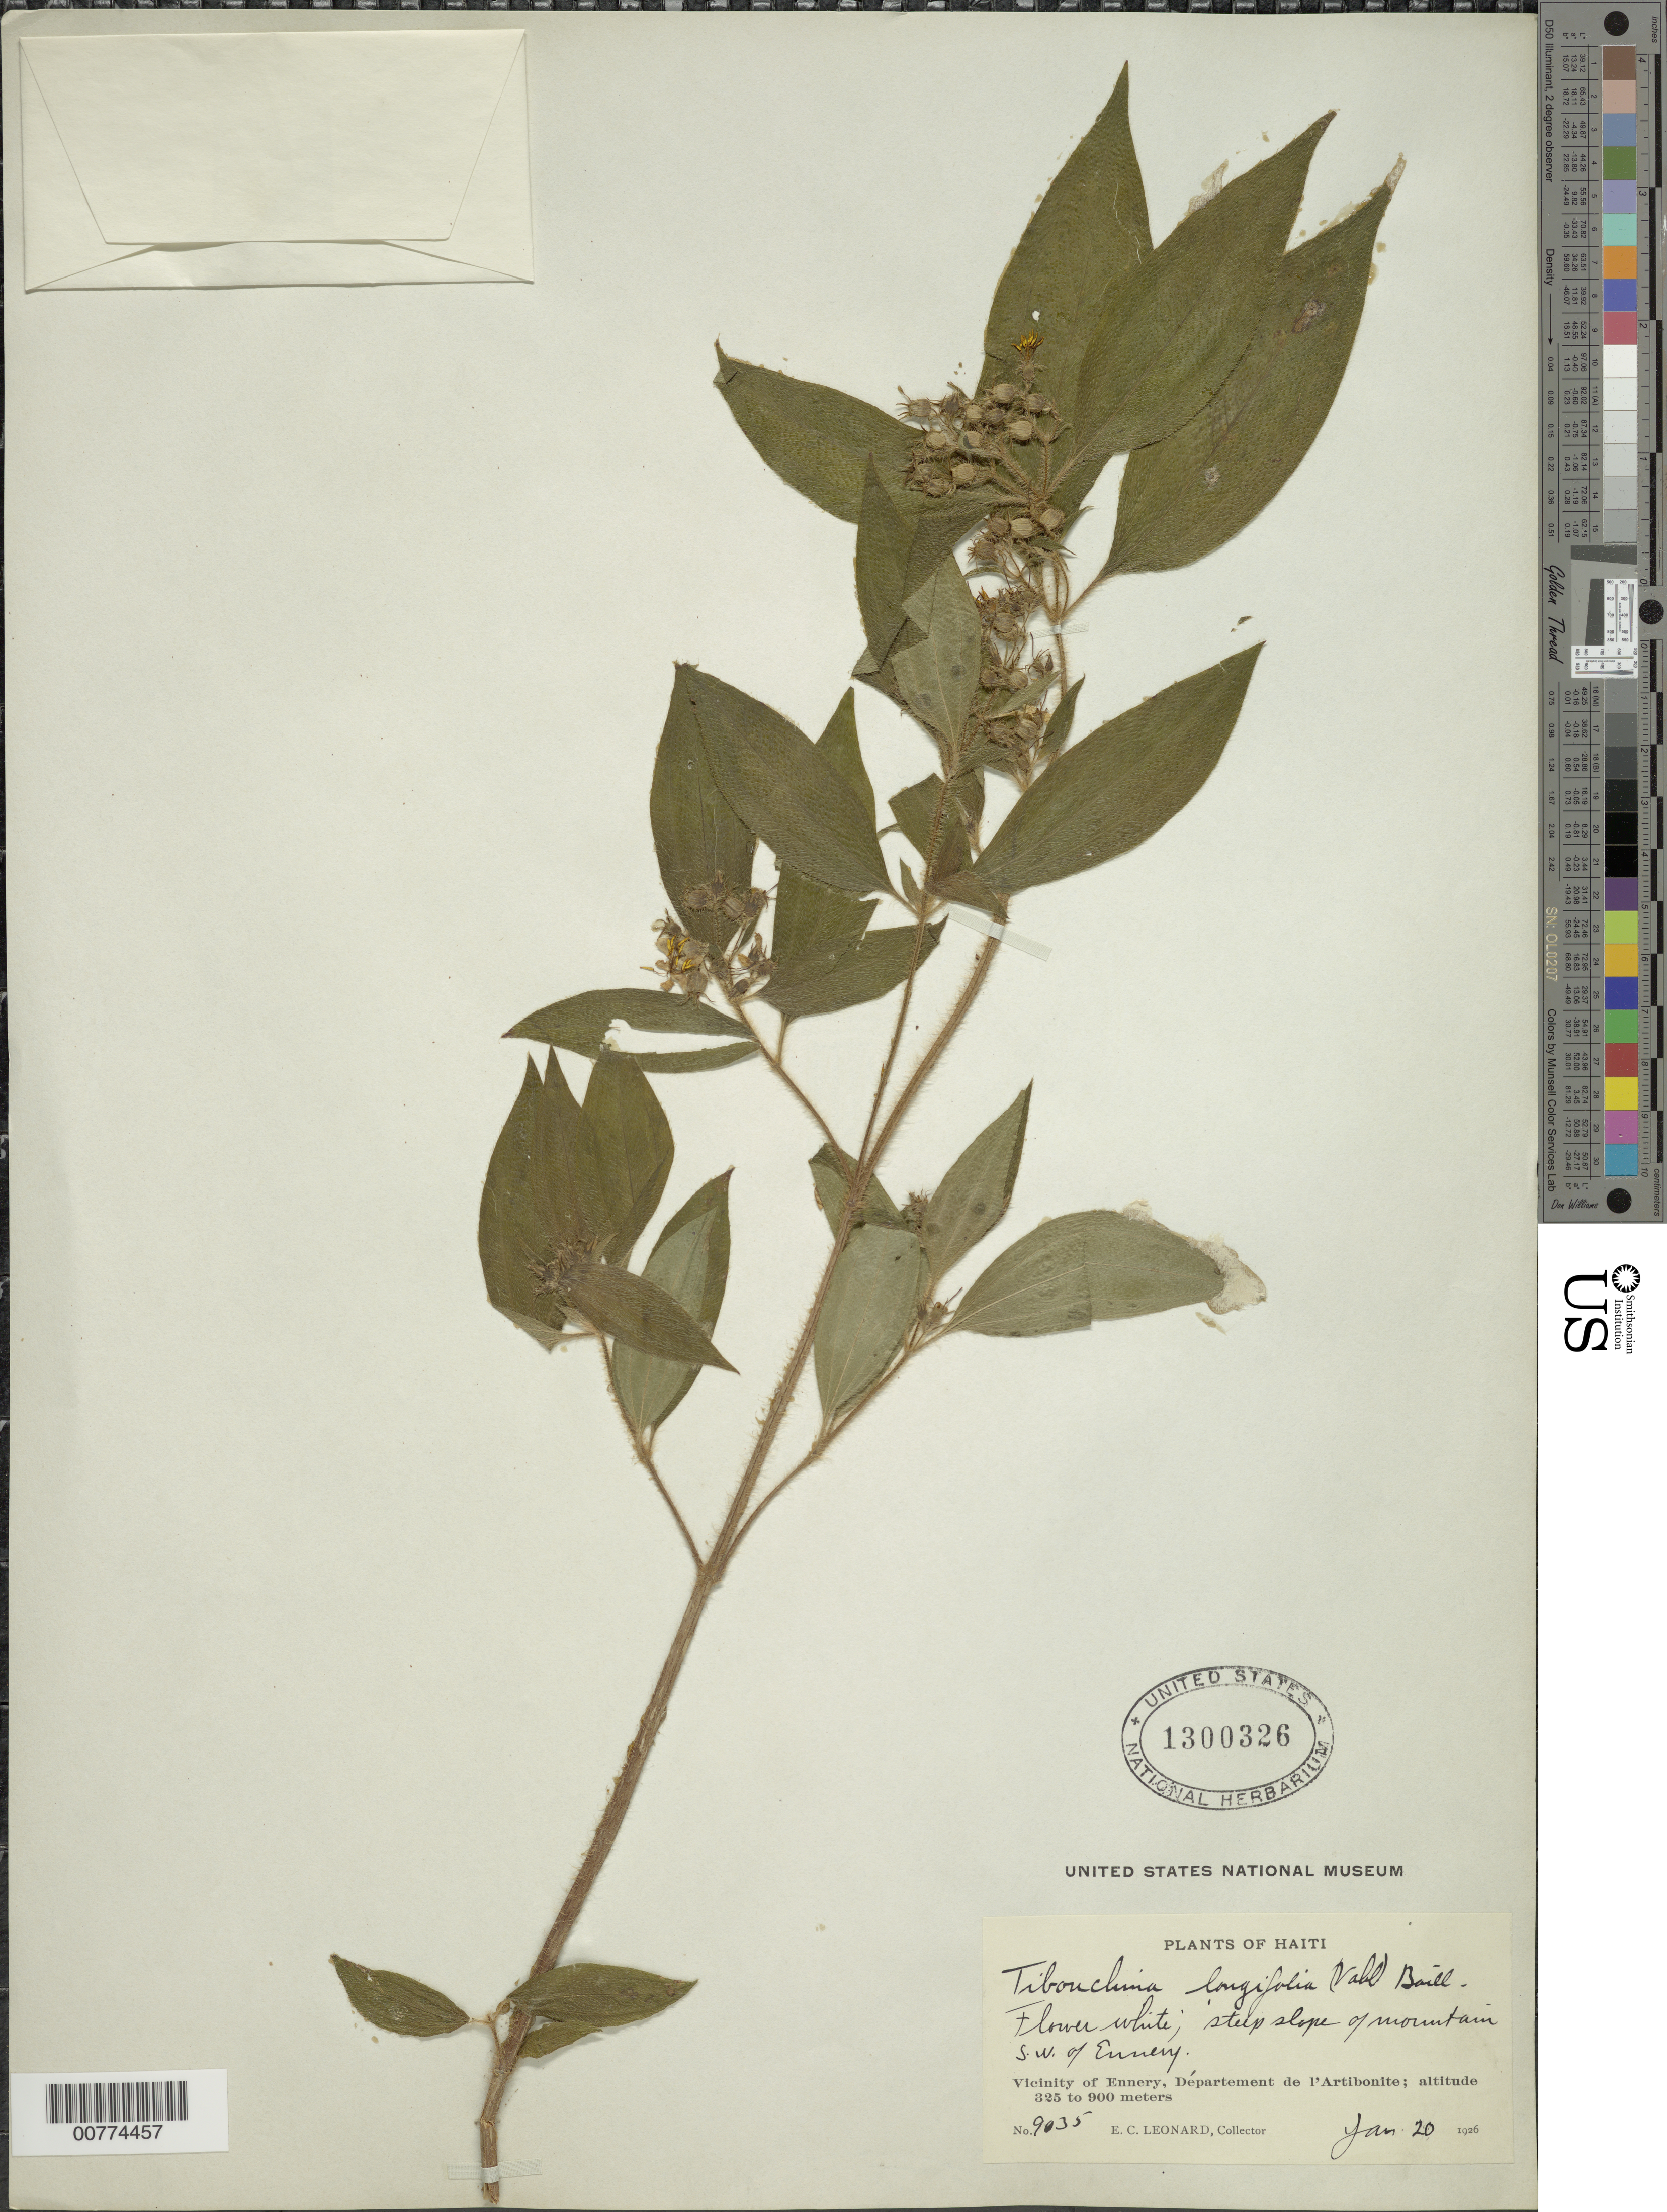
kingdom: Plantae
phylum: Tracheophyta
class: Magnoliopsida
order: Myrtales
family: Melastomataceae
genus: Chaetogastra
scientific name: Chaetogastra longifolia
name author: (Vahl) DC.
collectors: E. C. Leonard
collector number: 9035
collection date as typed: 20 Jan 1926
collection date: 1926-01-20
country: Haiti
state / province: Artibonite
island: Hispaniola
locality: Vicinity of Ennery, S.W. of Ennery.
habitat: Steep slope of mountain.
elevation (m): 325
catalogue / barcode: US 1300326